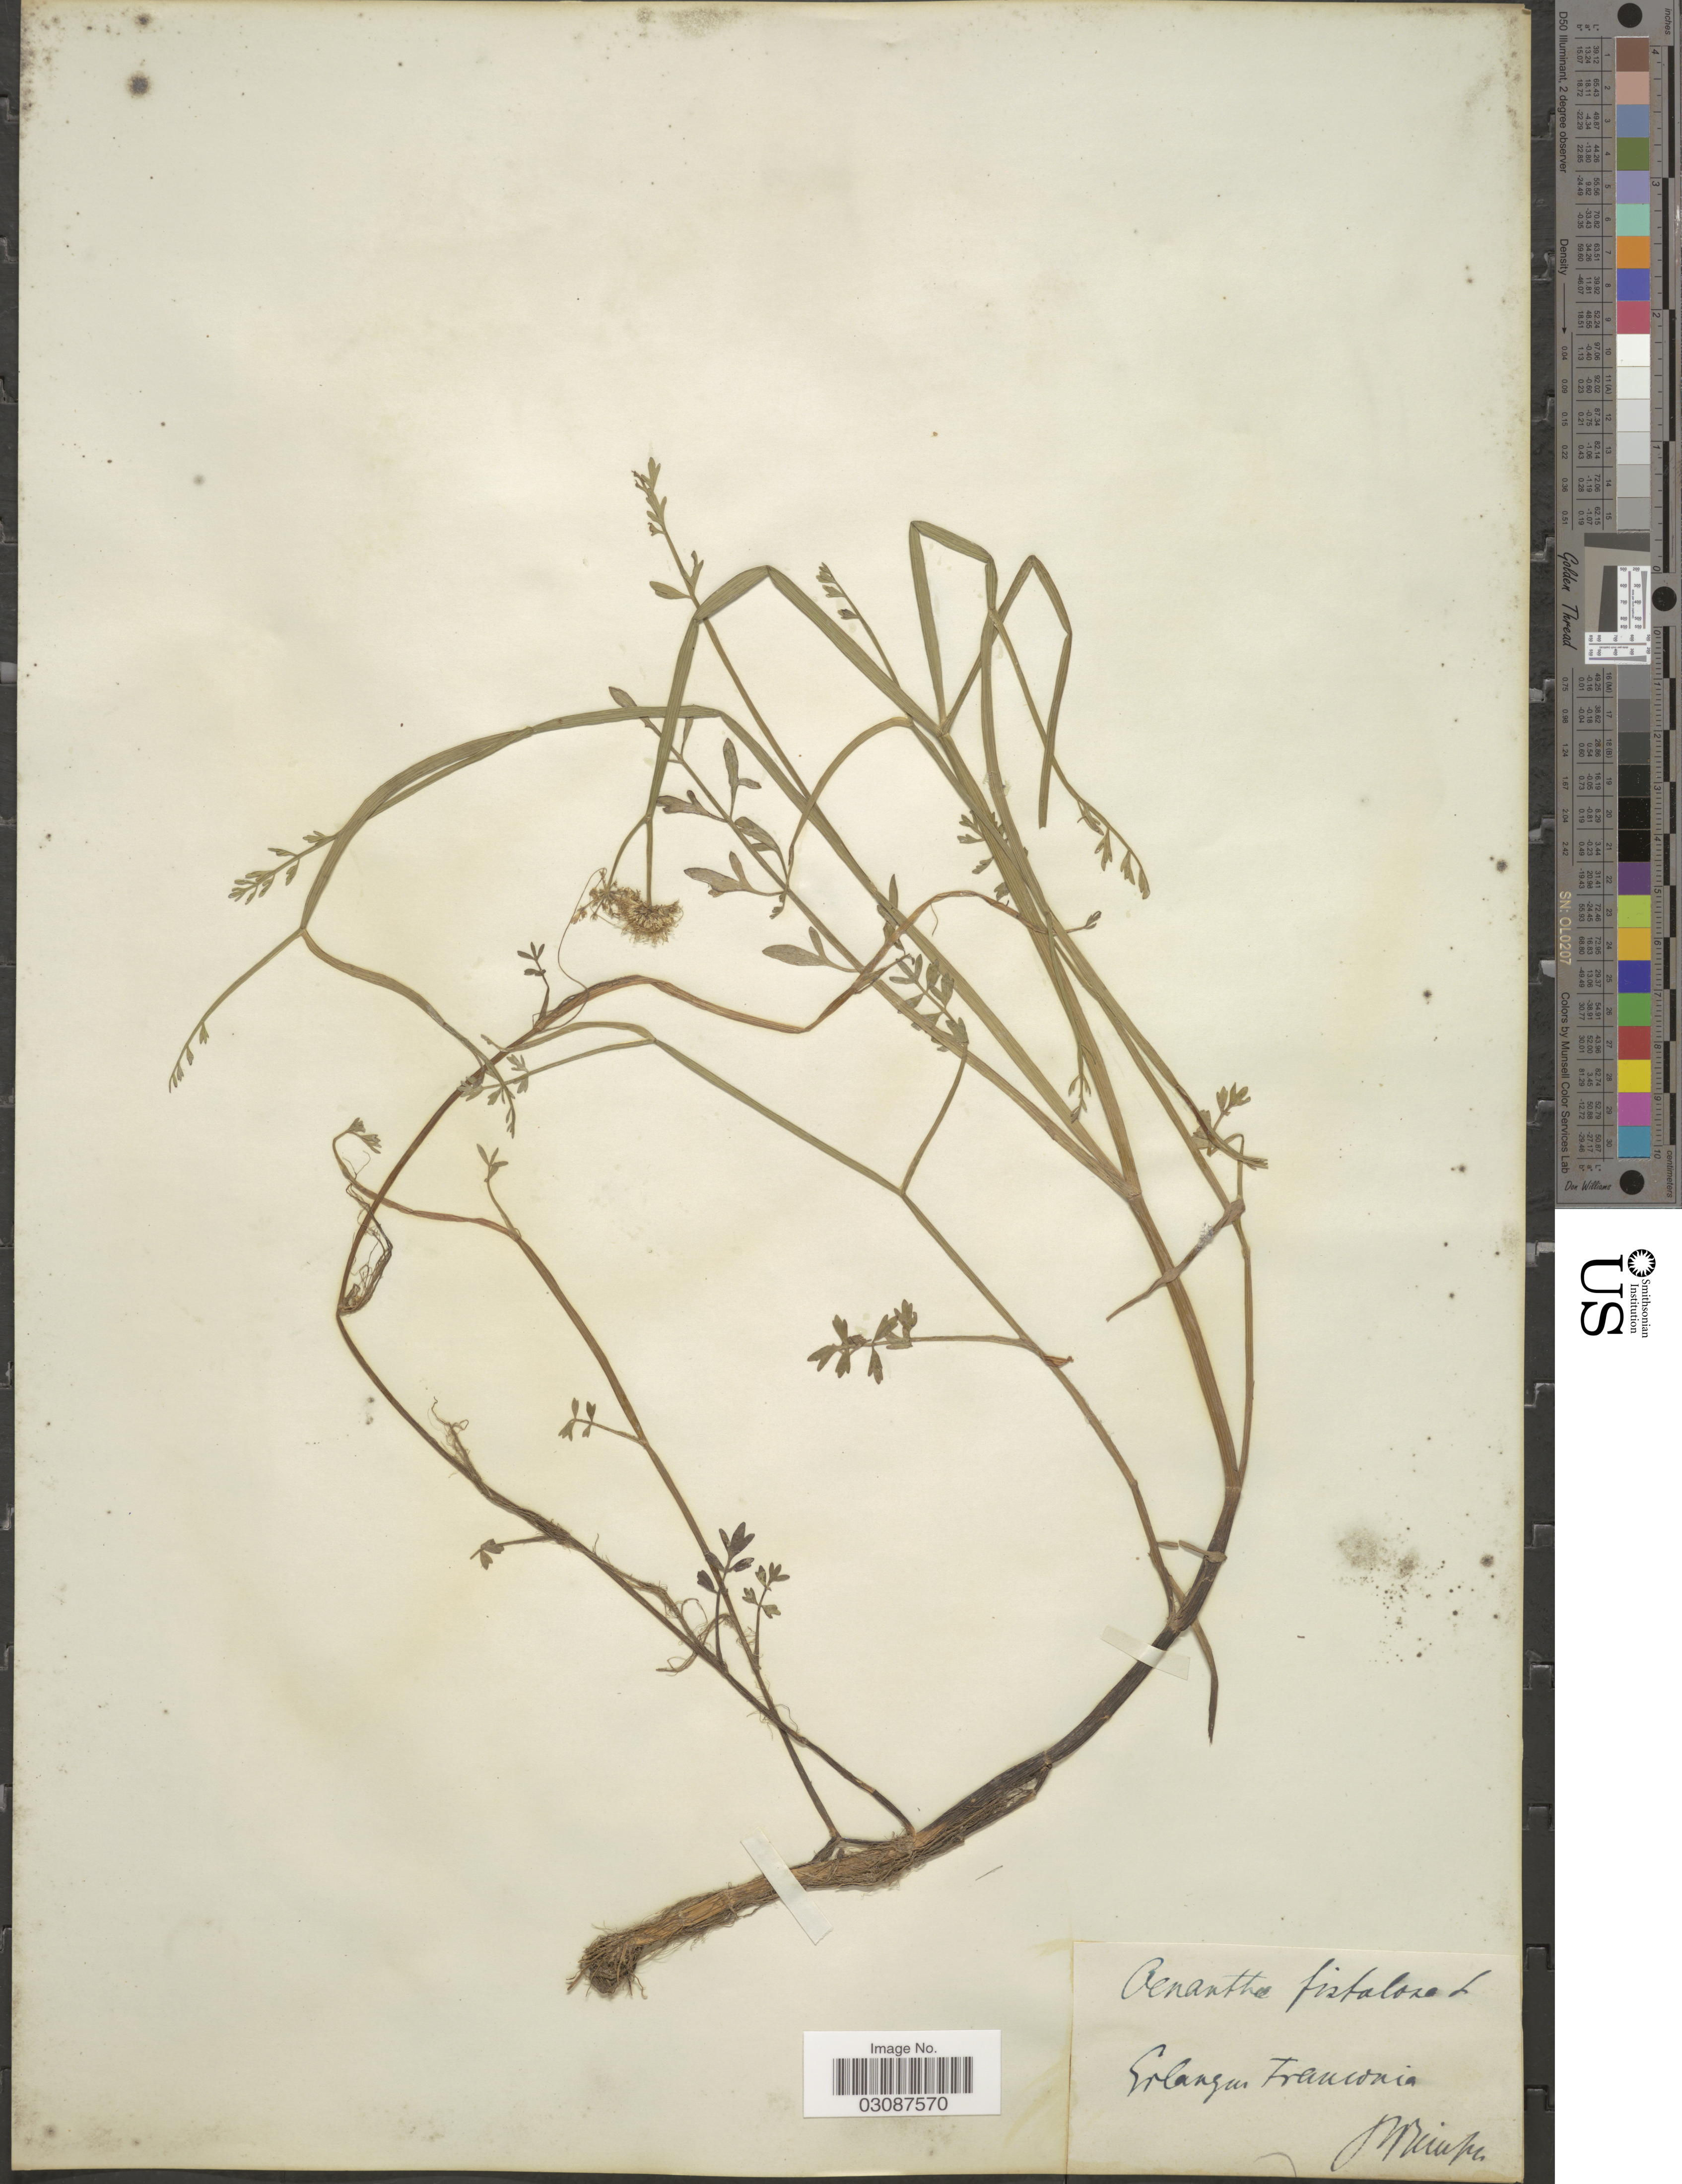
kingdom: Plantae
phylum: Tracheophyta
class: Magnoliopsida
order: Apiales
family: Apiaceae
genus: Oenanthe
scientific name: Oenanthe fistulosa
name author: L.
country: Germany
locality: Erlangen Franconia.